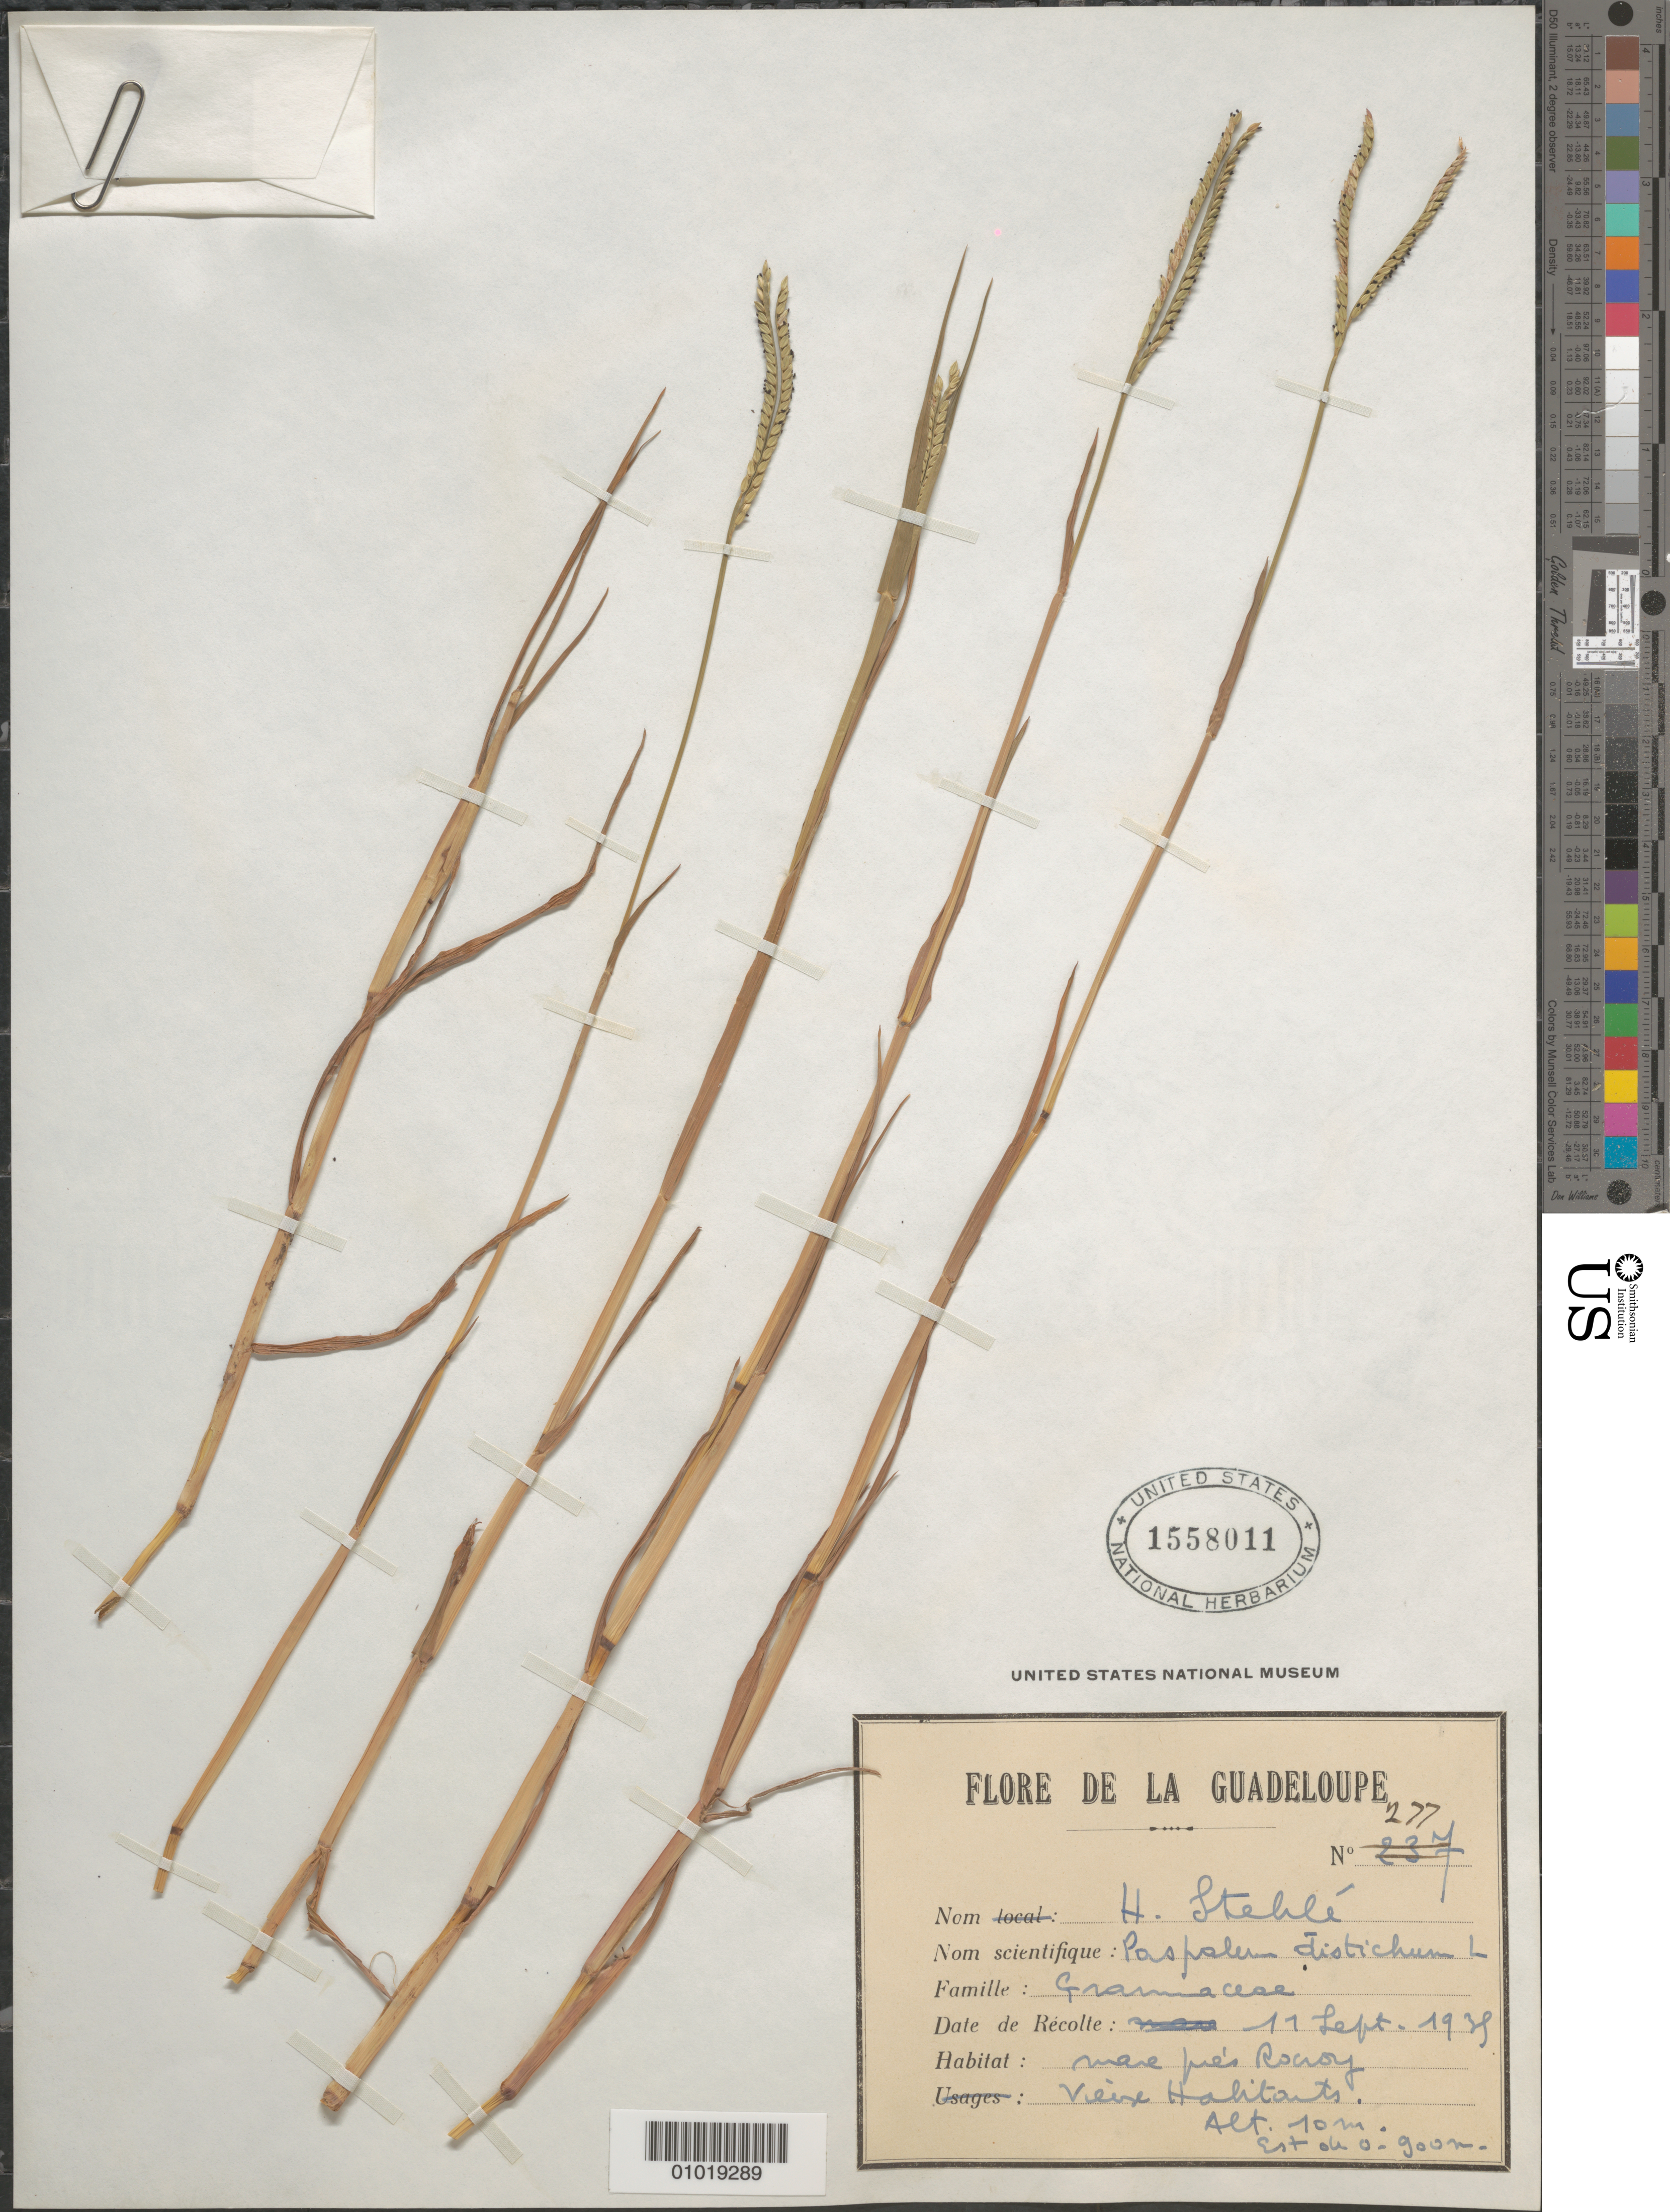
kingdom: Plantae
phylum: Tracheophyta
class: Liliopsida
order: Poales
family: Poaceae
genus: Paspalum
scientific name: Paspalum distichum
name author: L.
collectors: H. Stehlé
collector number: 277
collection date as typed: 11 Sep 1938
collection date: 1938-09-11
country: Guadeloupe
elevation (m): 70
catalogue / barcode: US 1558011